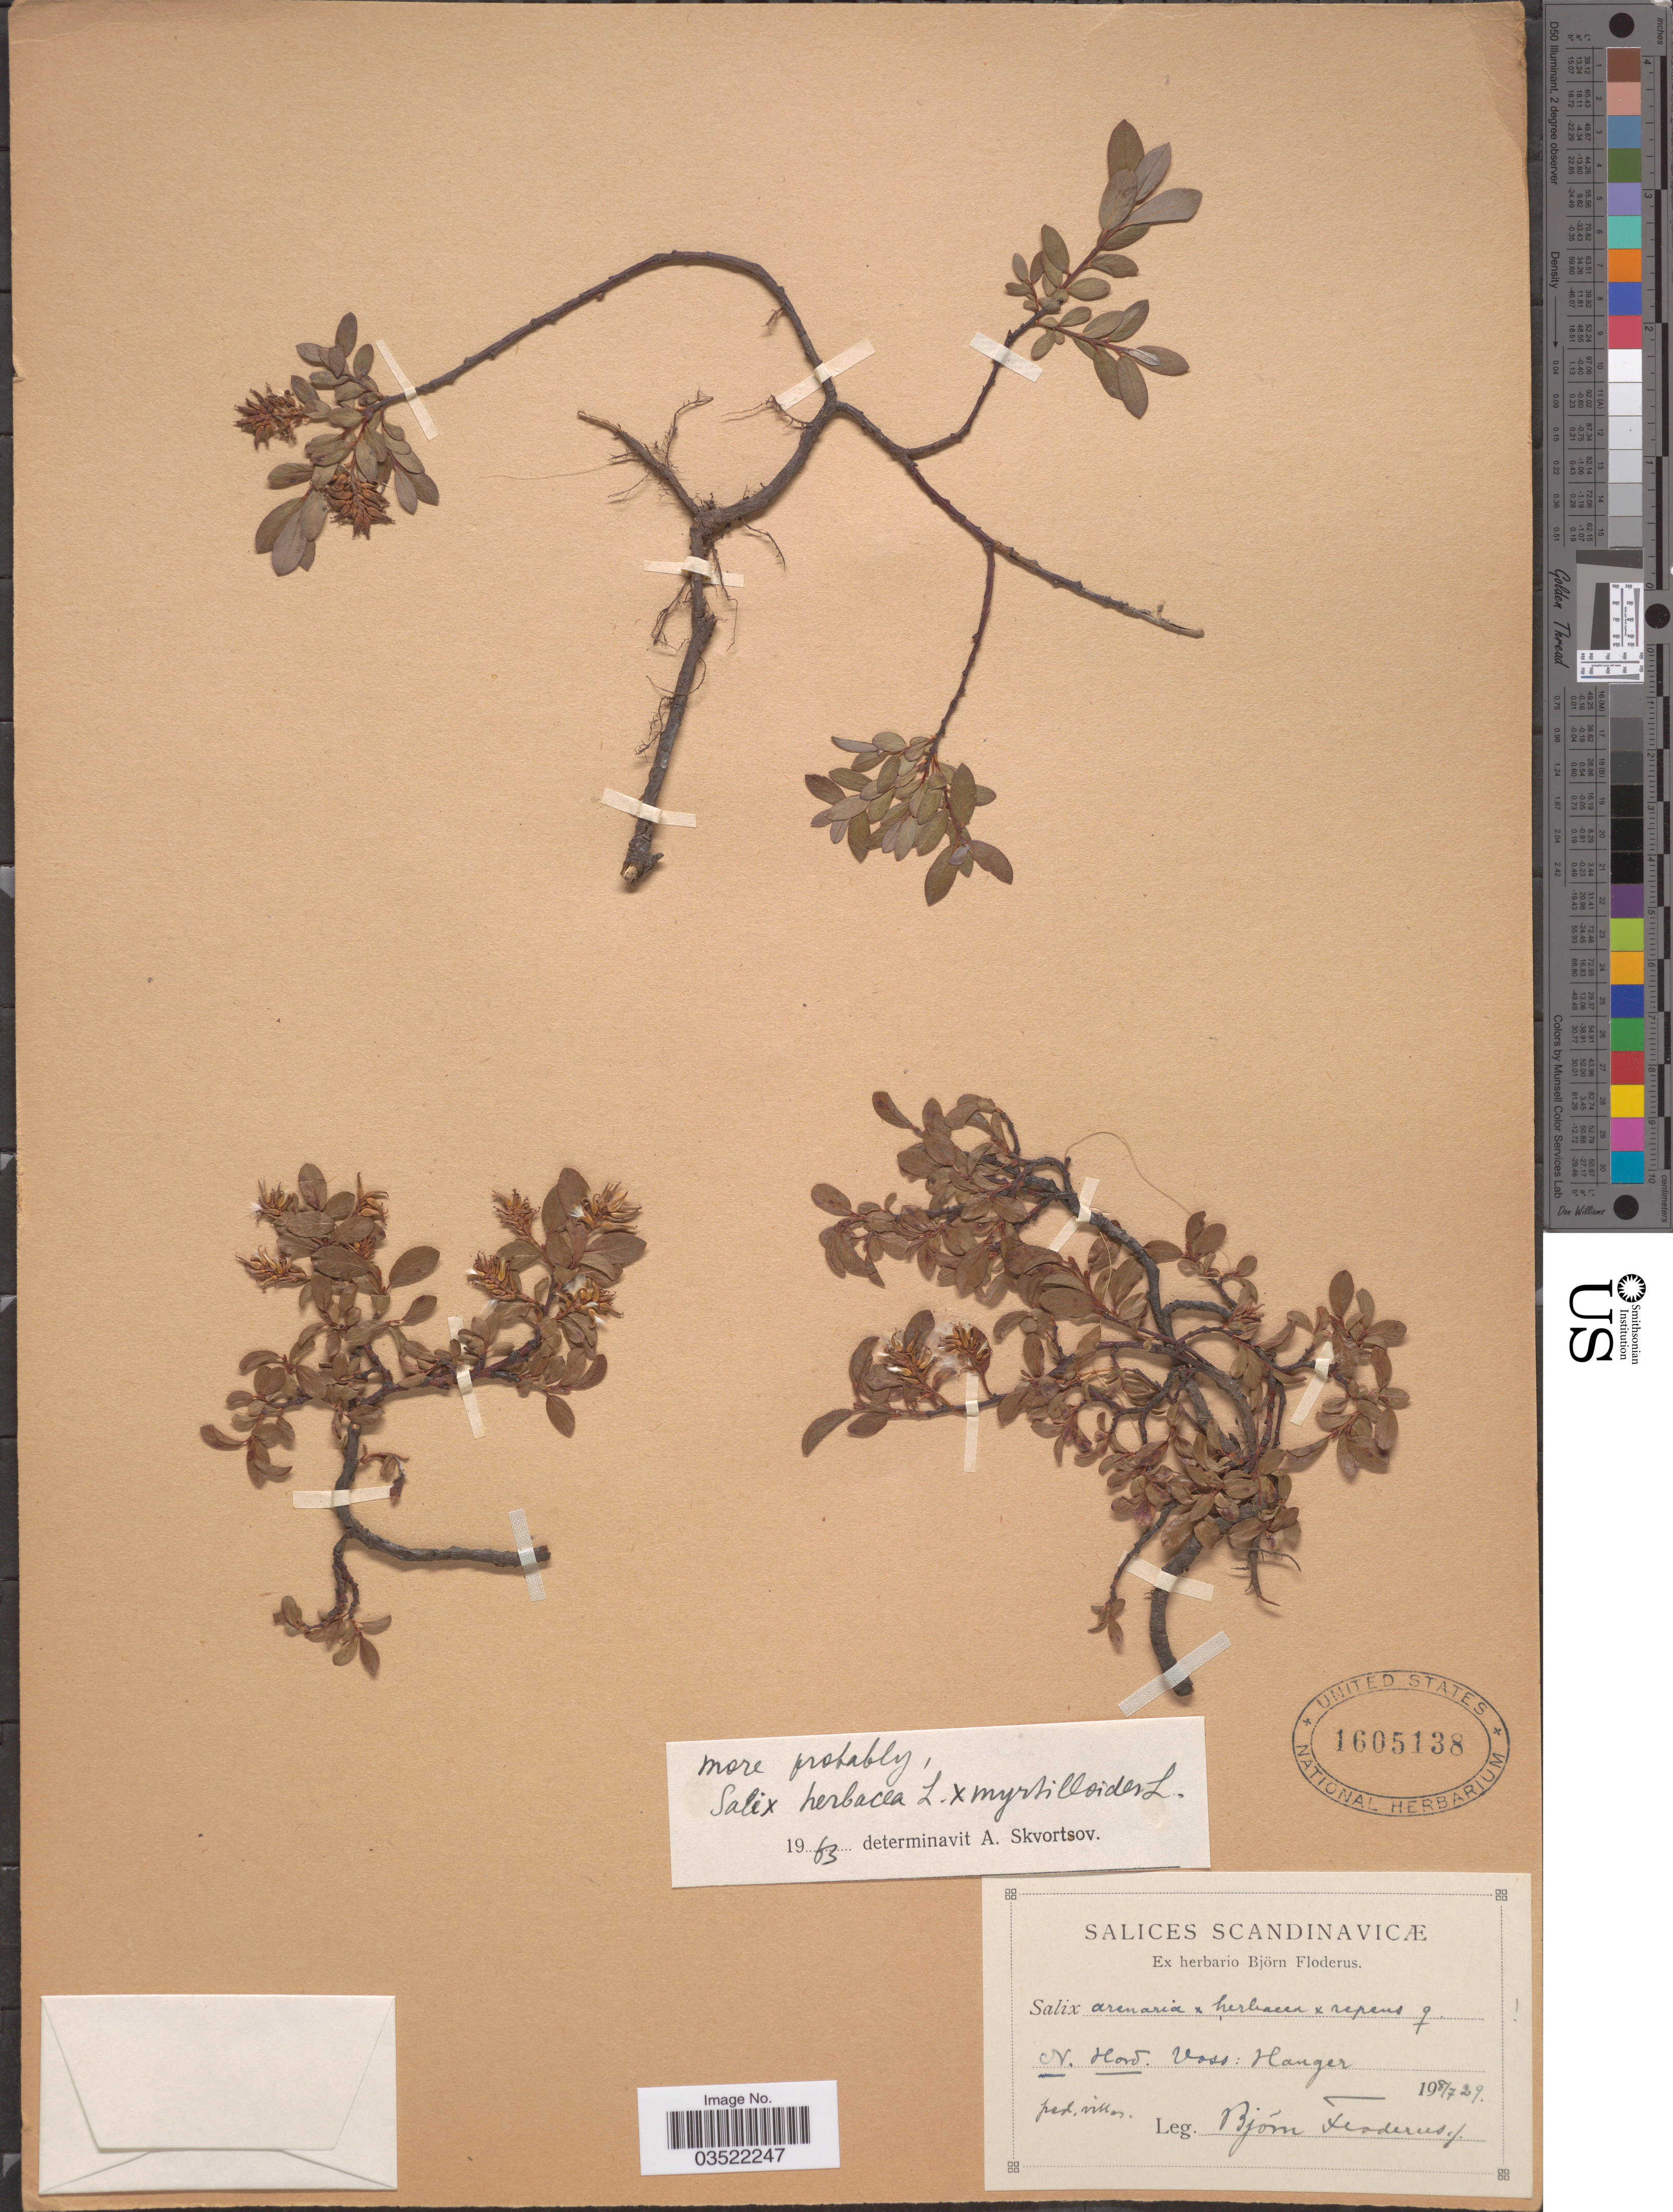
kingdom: Plantae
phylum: Tracheophyta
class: Magnoliopsida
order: Malpighiales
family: Salicaceae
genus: Salix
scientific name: Salix herbacea x S. myrtilloides L.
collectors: B. G. O. Floderus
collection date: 1929-07-08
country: Norway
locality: Scandinavicæ. N. Hord. Voss: Hanger. Pred. villar. [unsure placement].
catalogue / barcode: US 1605138